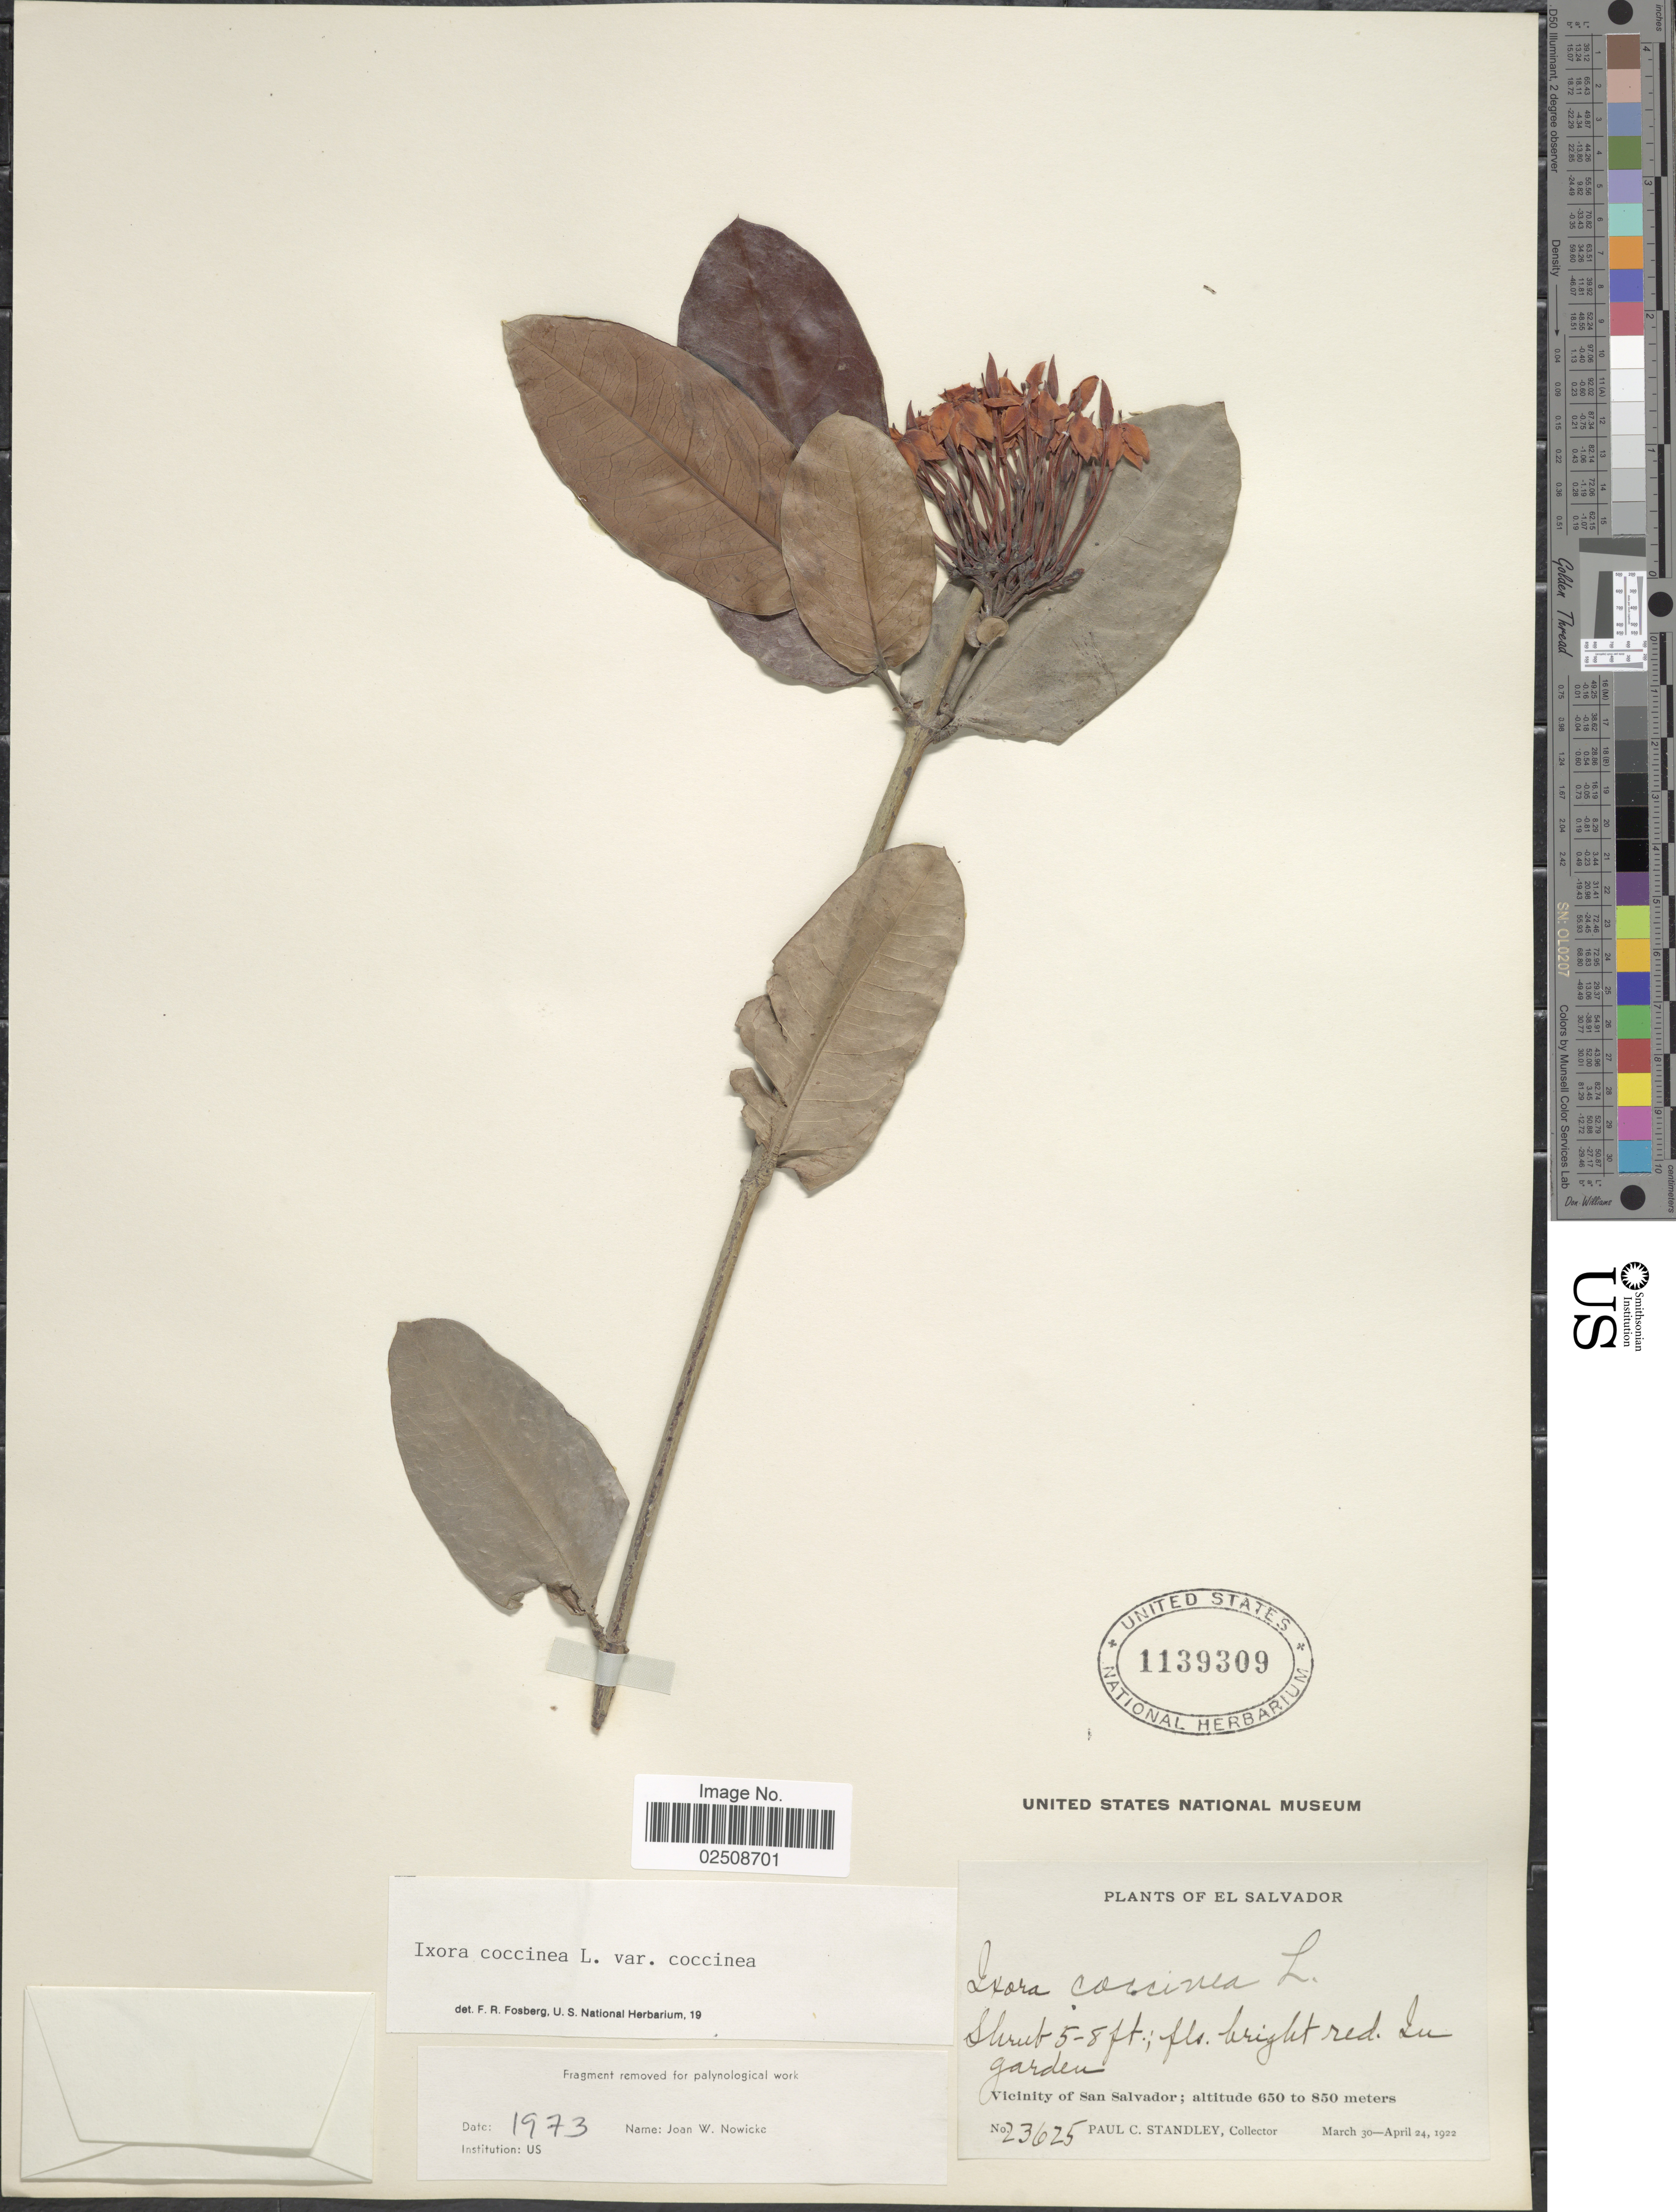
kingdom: Plantae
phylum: Tracheophyta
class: Magnoliopsida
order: Gentianales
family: Rubiaceae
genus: Ixora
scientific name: Ixora coccinea var. coccinea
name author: L.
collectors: P. C. Standley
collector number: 23625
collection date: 1922-03-30/1922-04-24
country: El Salvador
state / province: San Salvador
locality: Vicinity of San Salvador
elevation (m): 650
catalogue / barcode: US 1139309